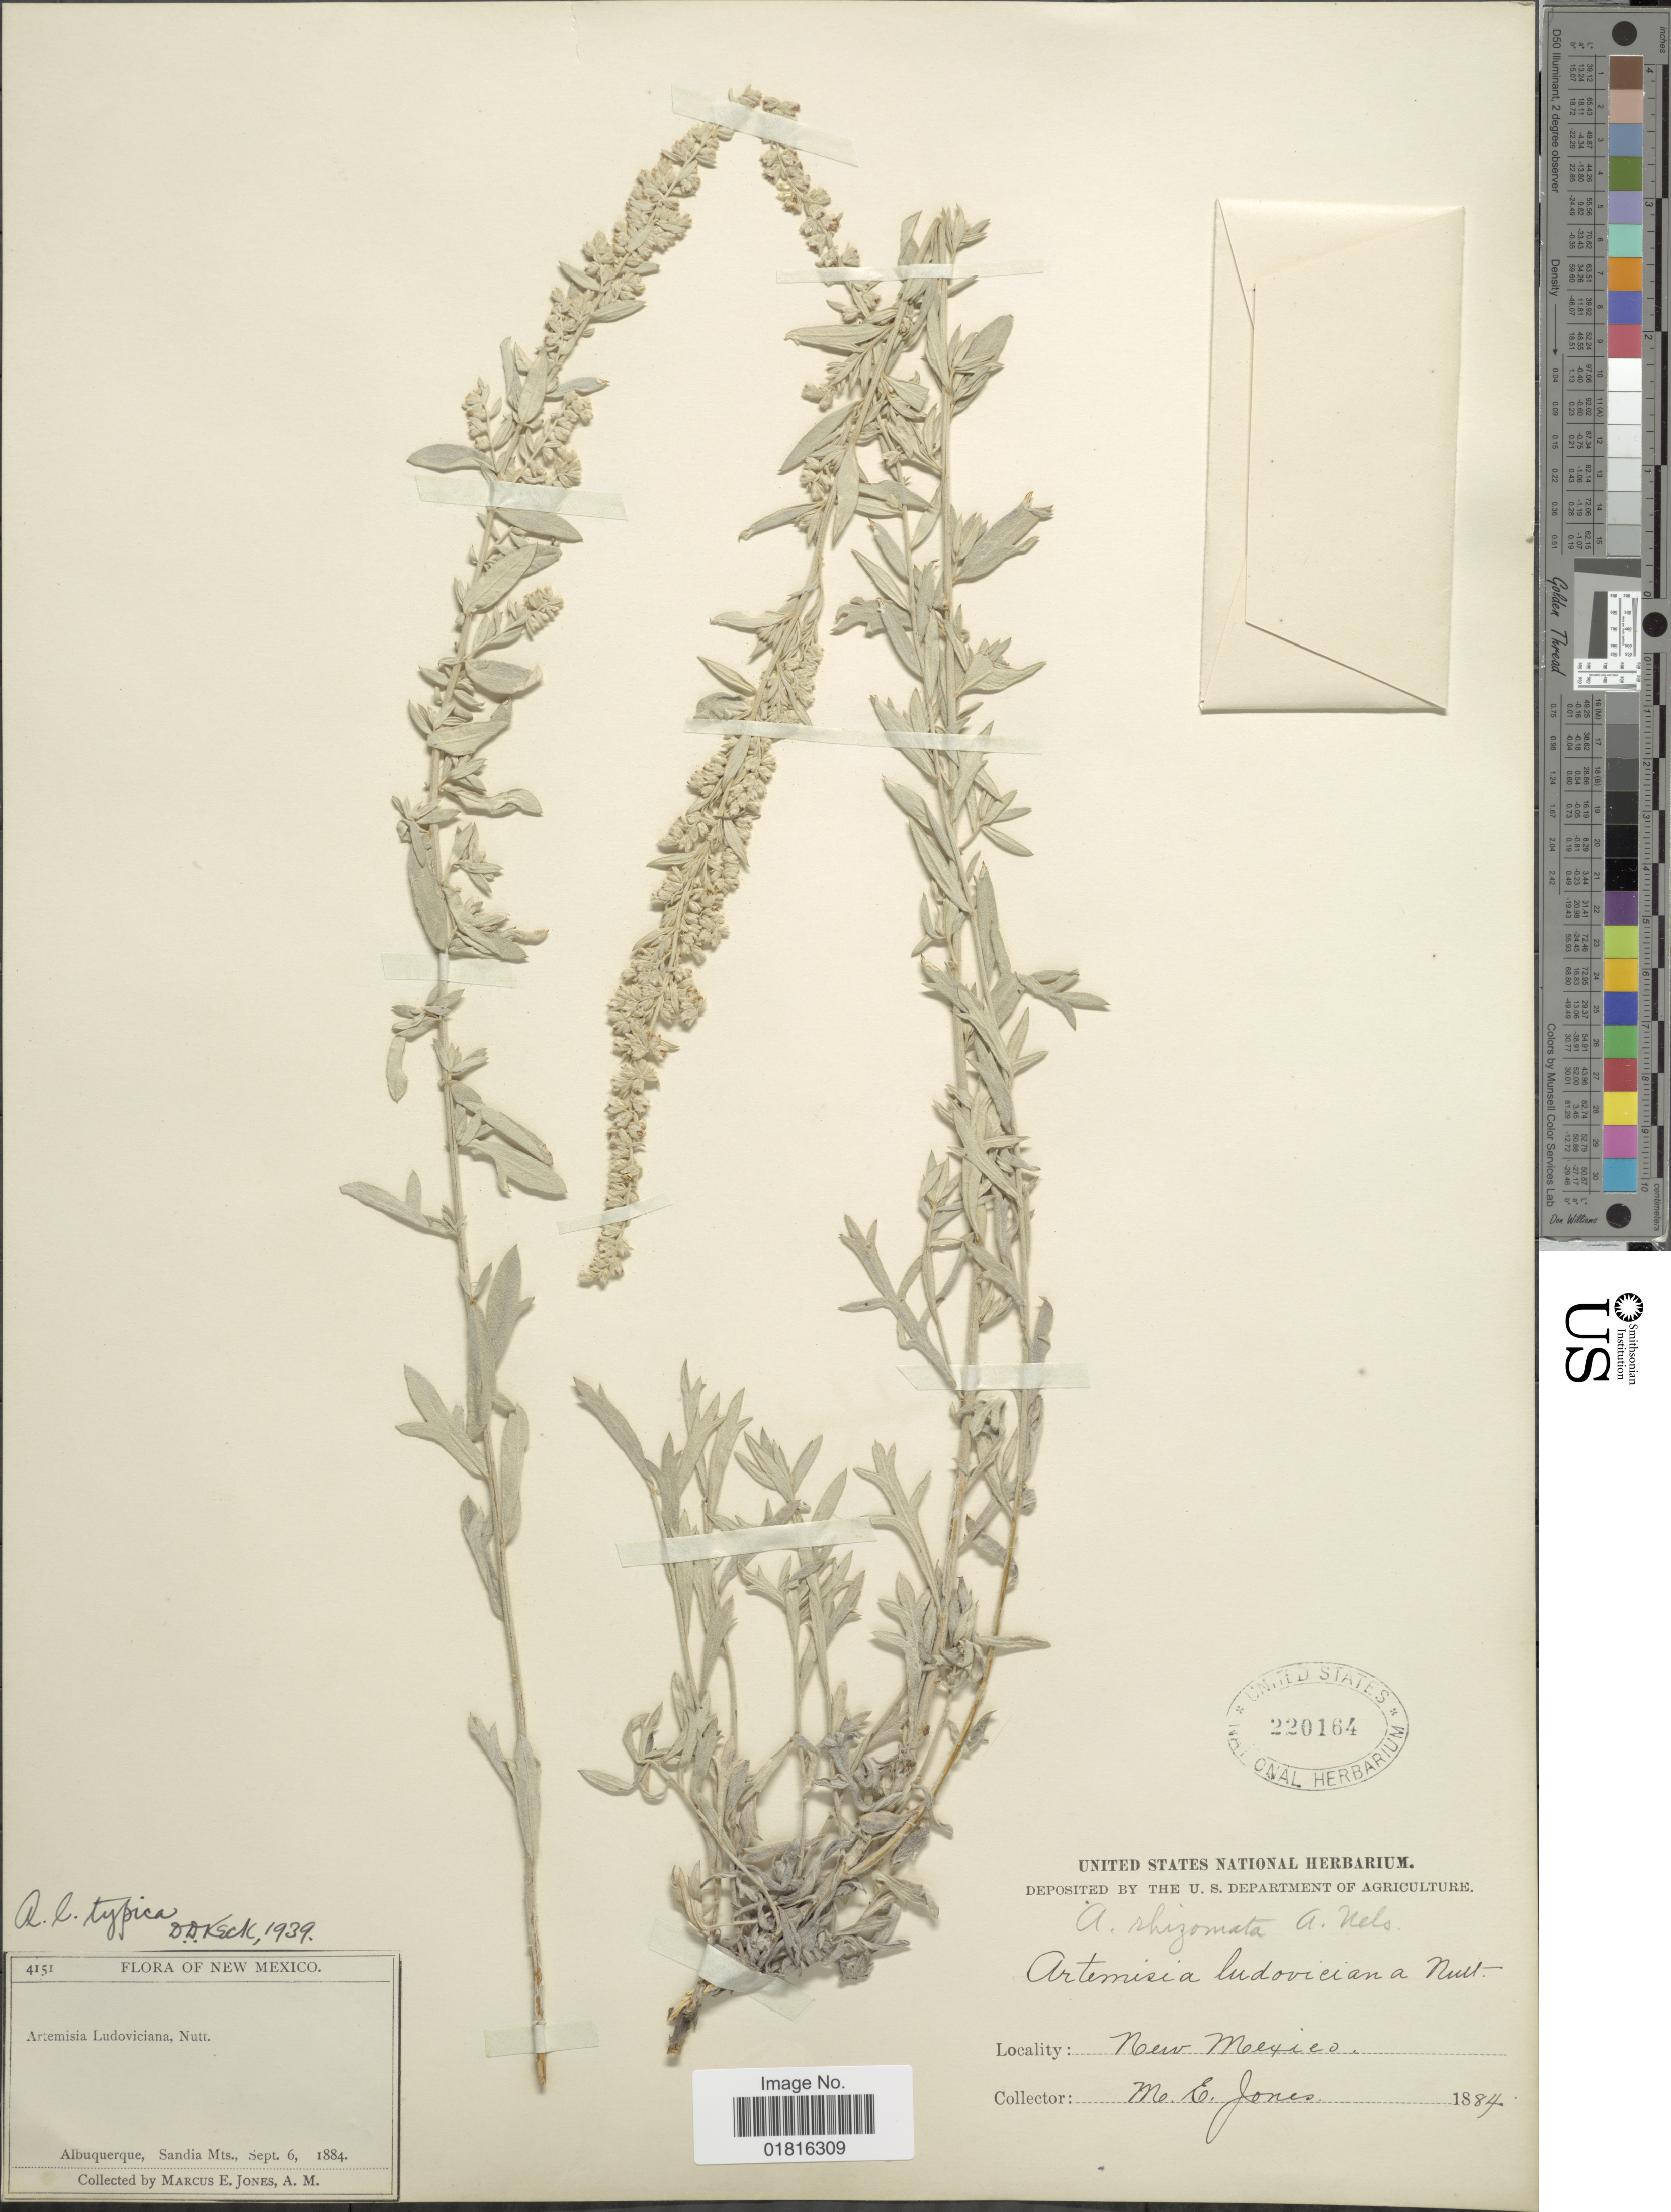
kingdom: Plantae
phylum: Tracheophyta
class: Magnoliopsida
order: Asterales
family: Asteraceae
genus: Artemisia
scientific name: Artemisia ludoviciana subsp. ludoviciana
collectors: M. E. Jones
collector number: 4151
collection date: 1884-09-06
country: United States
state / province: New Mexico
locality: Albuquerque, Sandia Mts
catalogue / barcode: US 220164